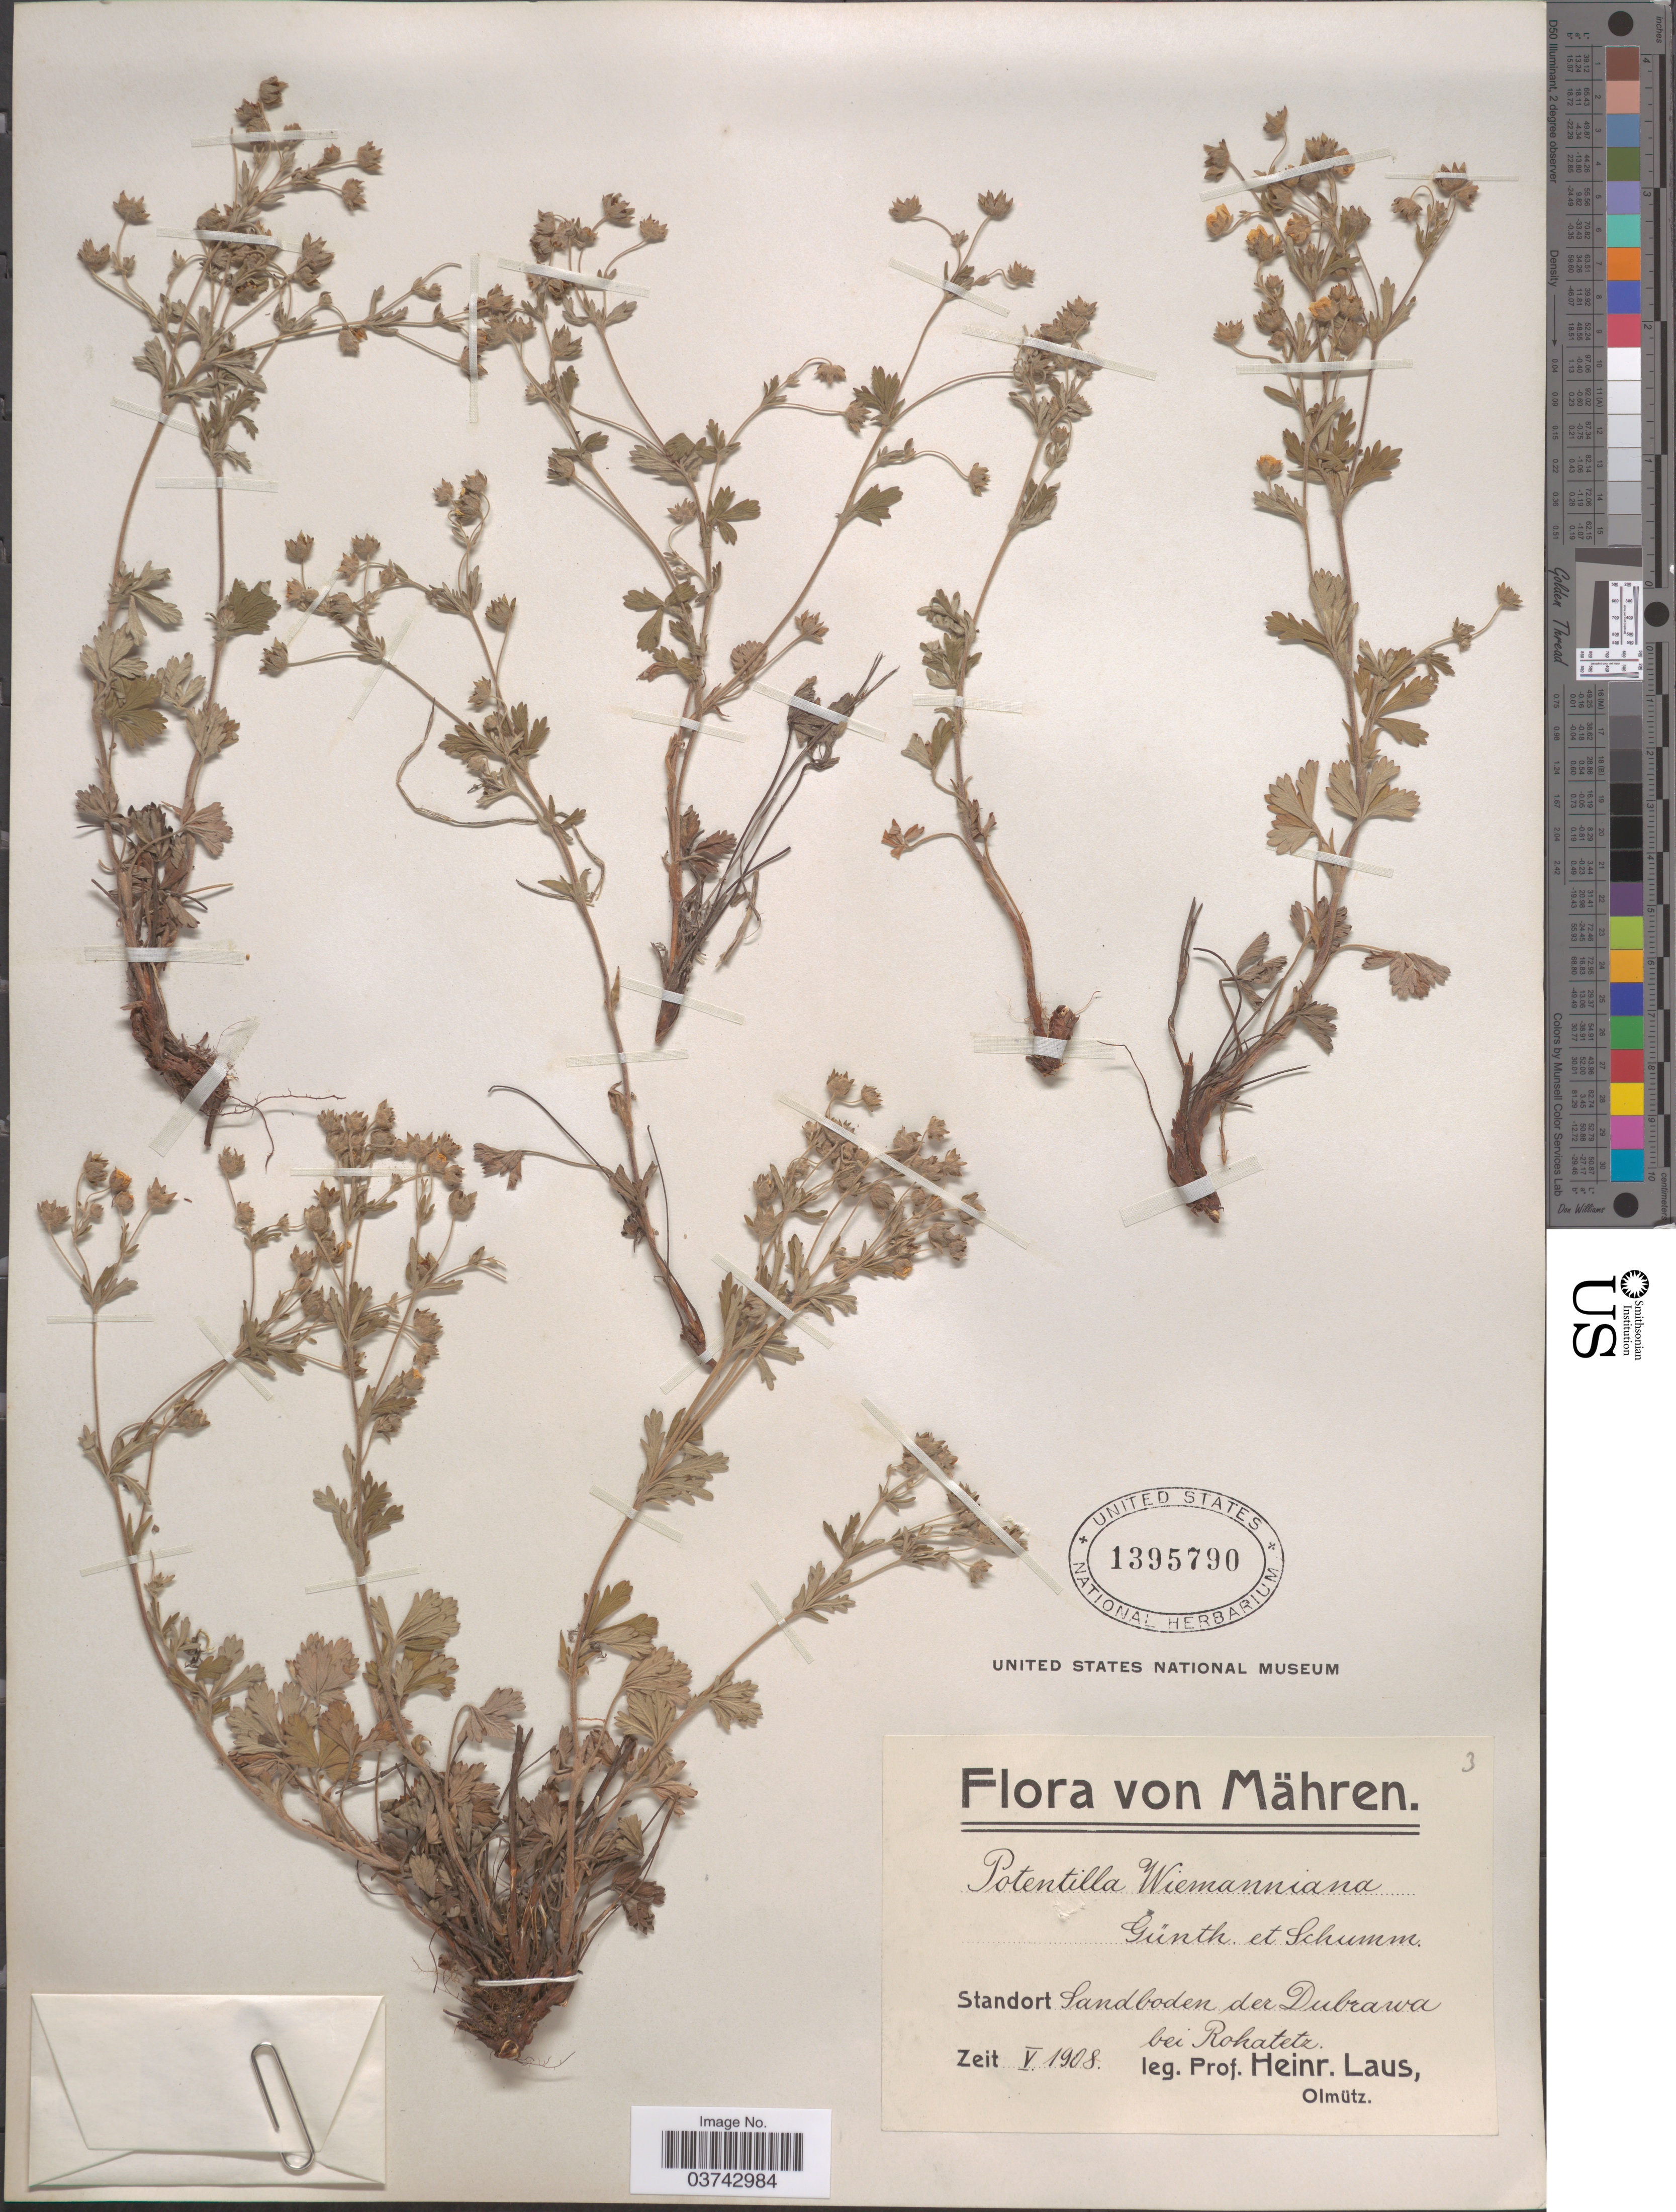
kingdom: Plantae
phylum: Tracheophyta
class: Magnoliopsida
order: Rosales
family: Rosaceae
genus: Potentilla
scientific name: Potentilla wiemanniana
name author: Günther et al.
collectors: H. Laus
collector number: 3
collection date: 1908-05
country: Germany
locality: Mähren. Sandboden der Dubrawa bei Rohatetz.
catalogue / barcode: US 1395790